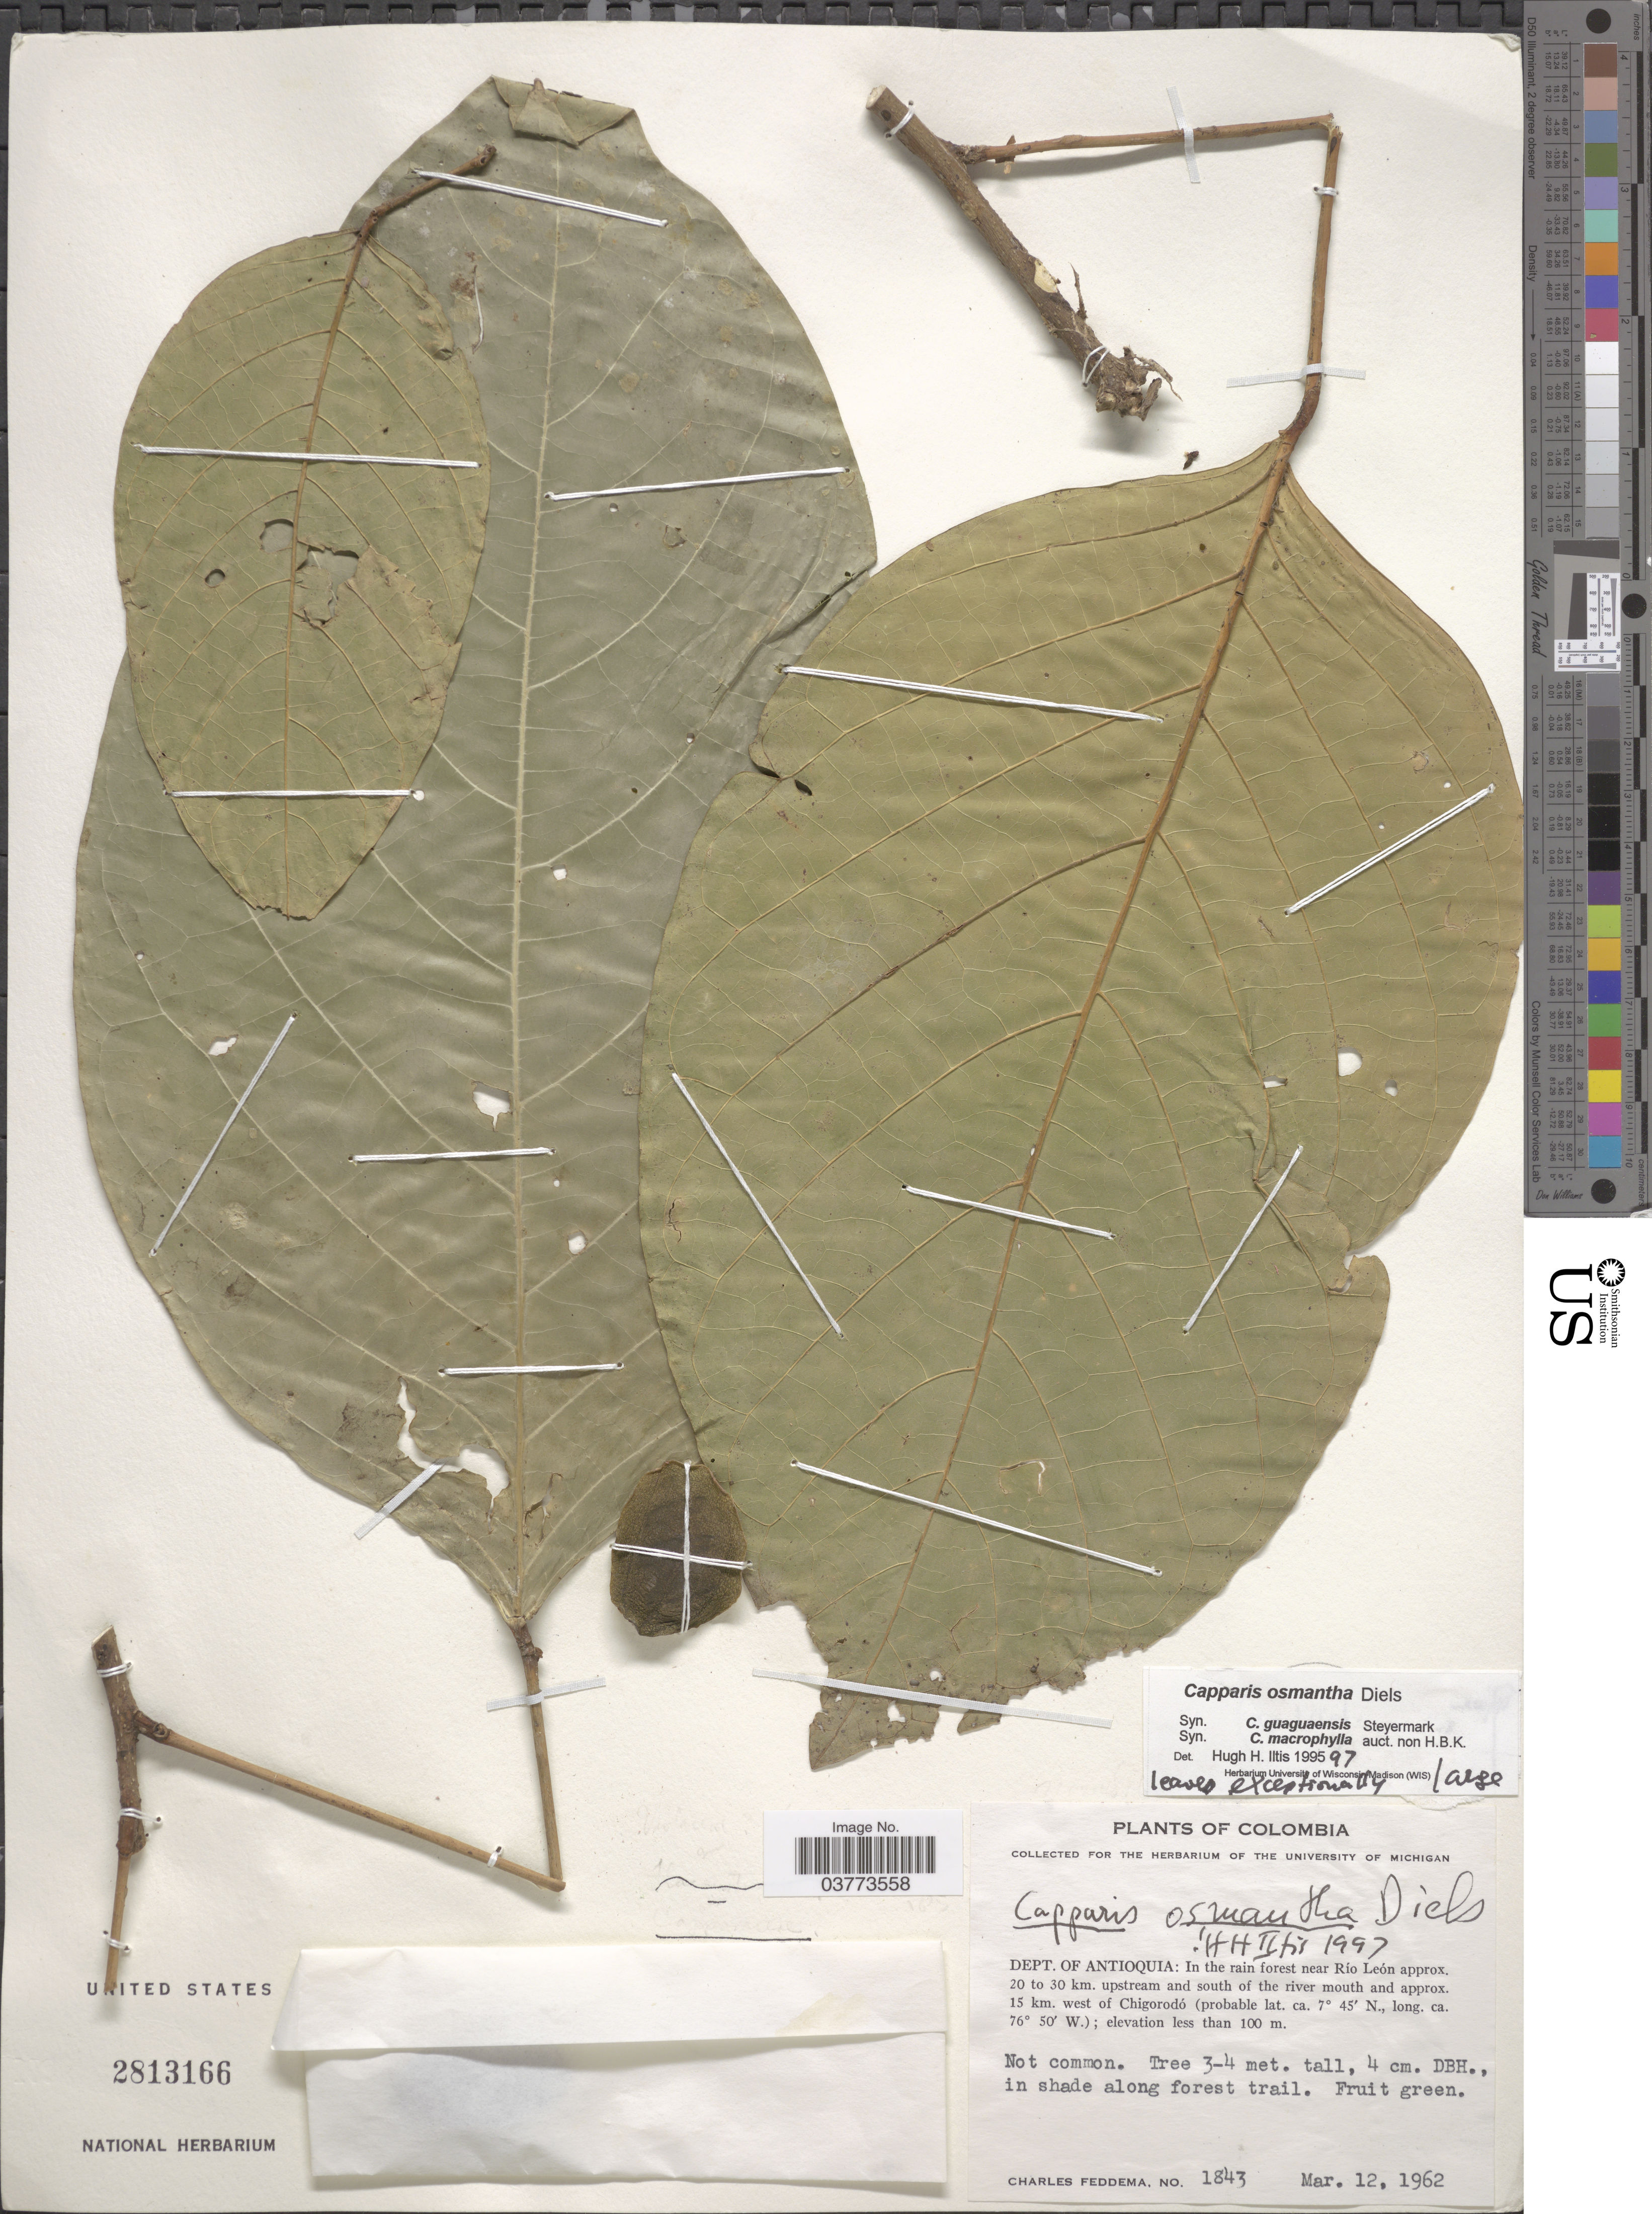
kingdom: Plantae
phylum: Tracheophyta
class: Magnoliopsida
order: Brassicales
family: Capparaceae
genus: Capparidastrum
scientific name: Capparidastrum osmanthum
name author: (Diels) Cornejo & Iltis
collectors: C. Feddema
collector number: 1843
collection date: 1962-03-12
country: Colombia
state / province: Antioquia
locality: Dept. of Antioquia: In the rain forest near Río León approx. 20 to 30 km. upstream and south of the river mouth and approx. 15 km. west of Chigorodó.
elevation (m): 100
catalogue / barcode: US 2813166